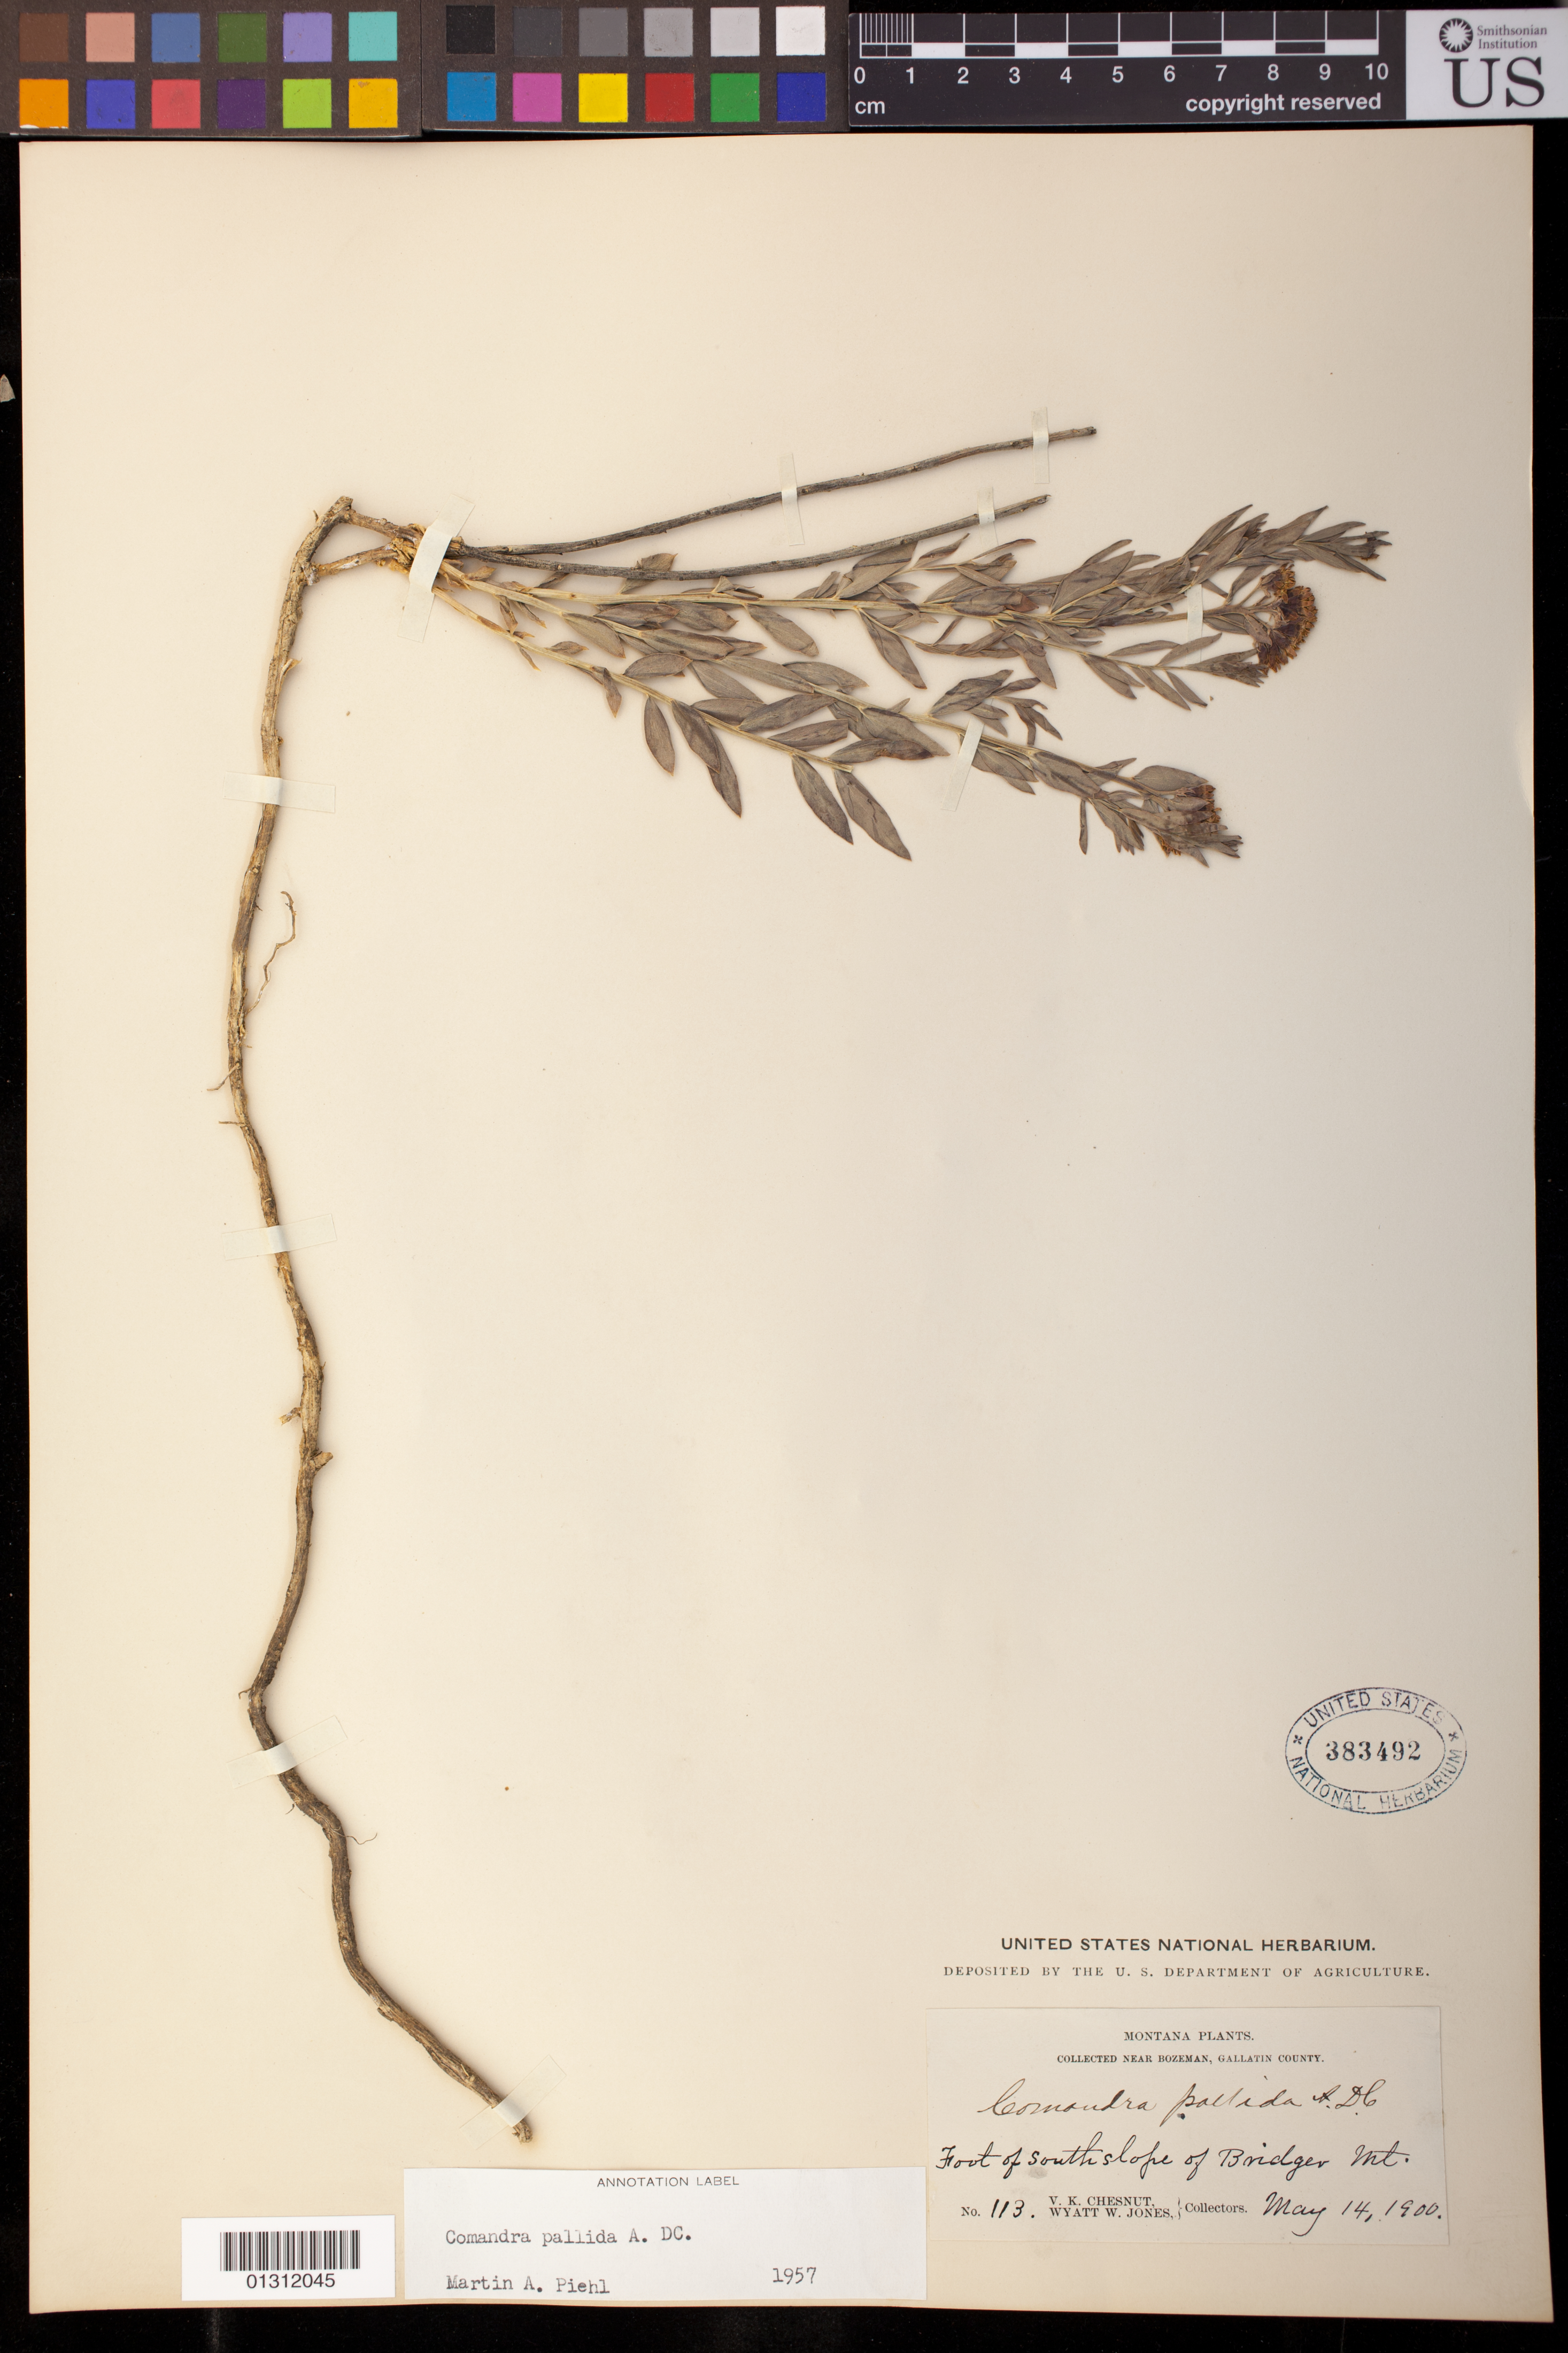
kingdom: Plantae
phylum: Tracheophyta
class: Magnoliopsida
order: Santalales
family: Comandraceae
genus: Comandra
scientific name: Comandra pallida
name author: A. DC.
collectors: V. K. Chesnut & W. Jones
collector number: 113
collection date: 1900-05-14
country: United States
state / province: Montana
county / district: Gallatin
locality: Near Bozeman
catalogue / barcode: US 383492